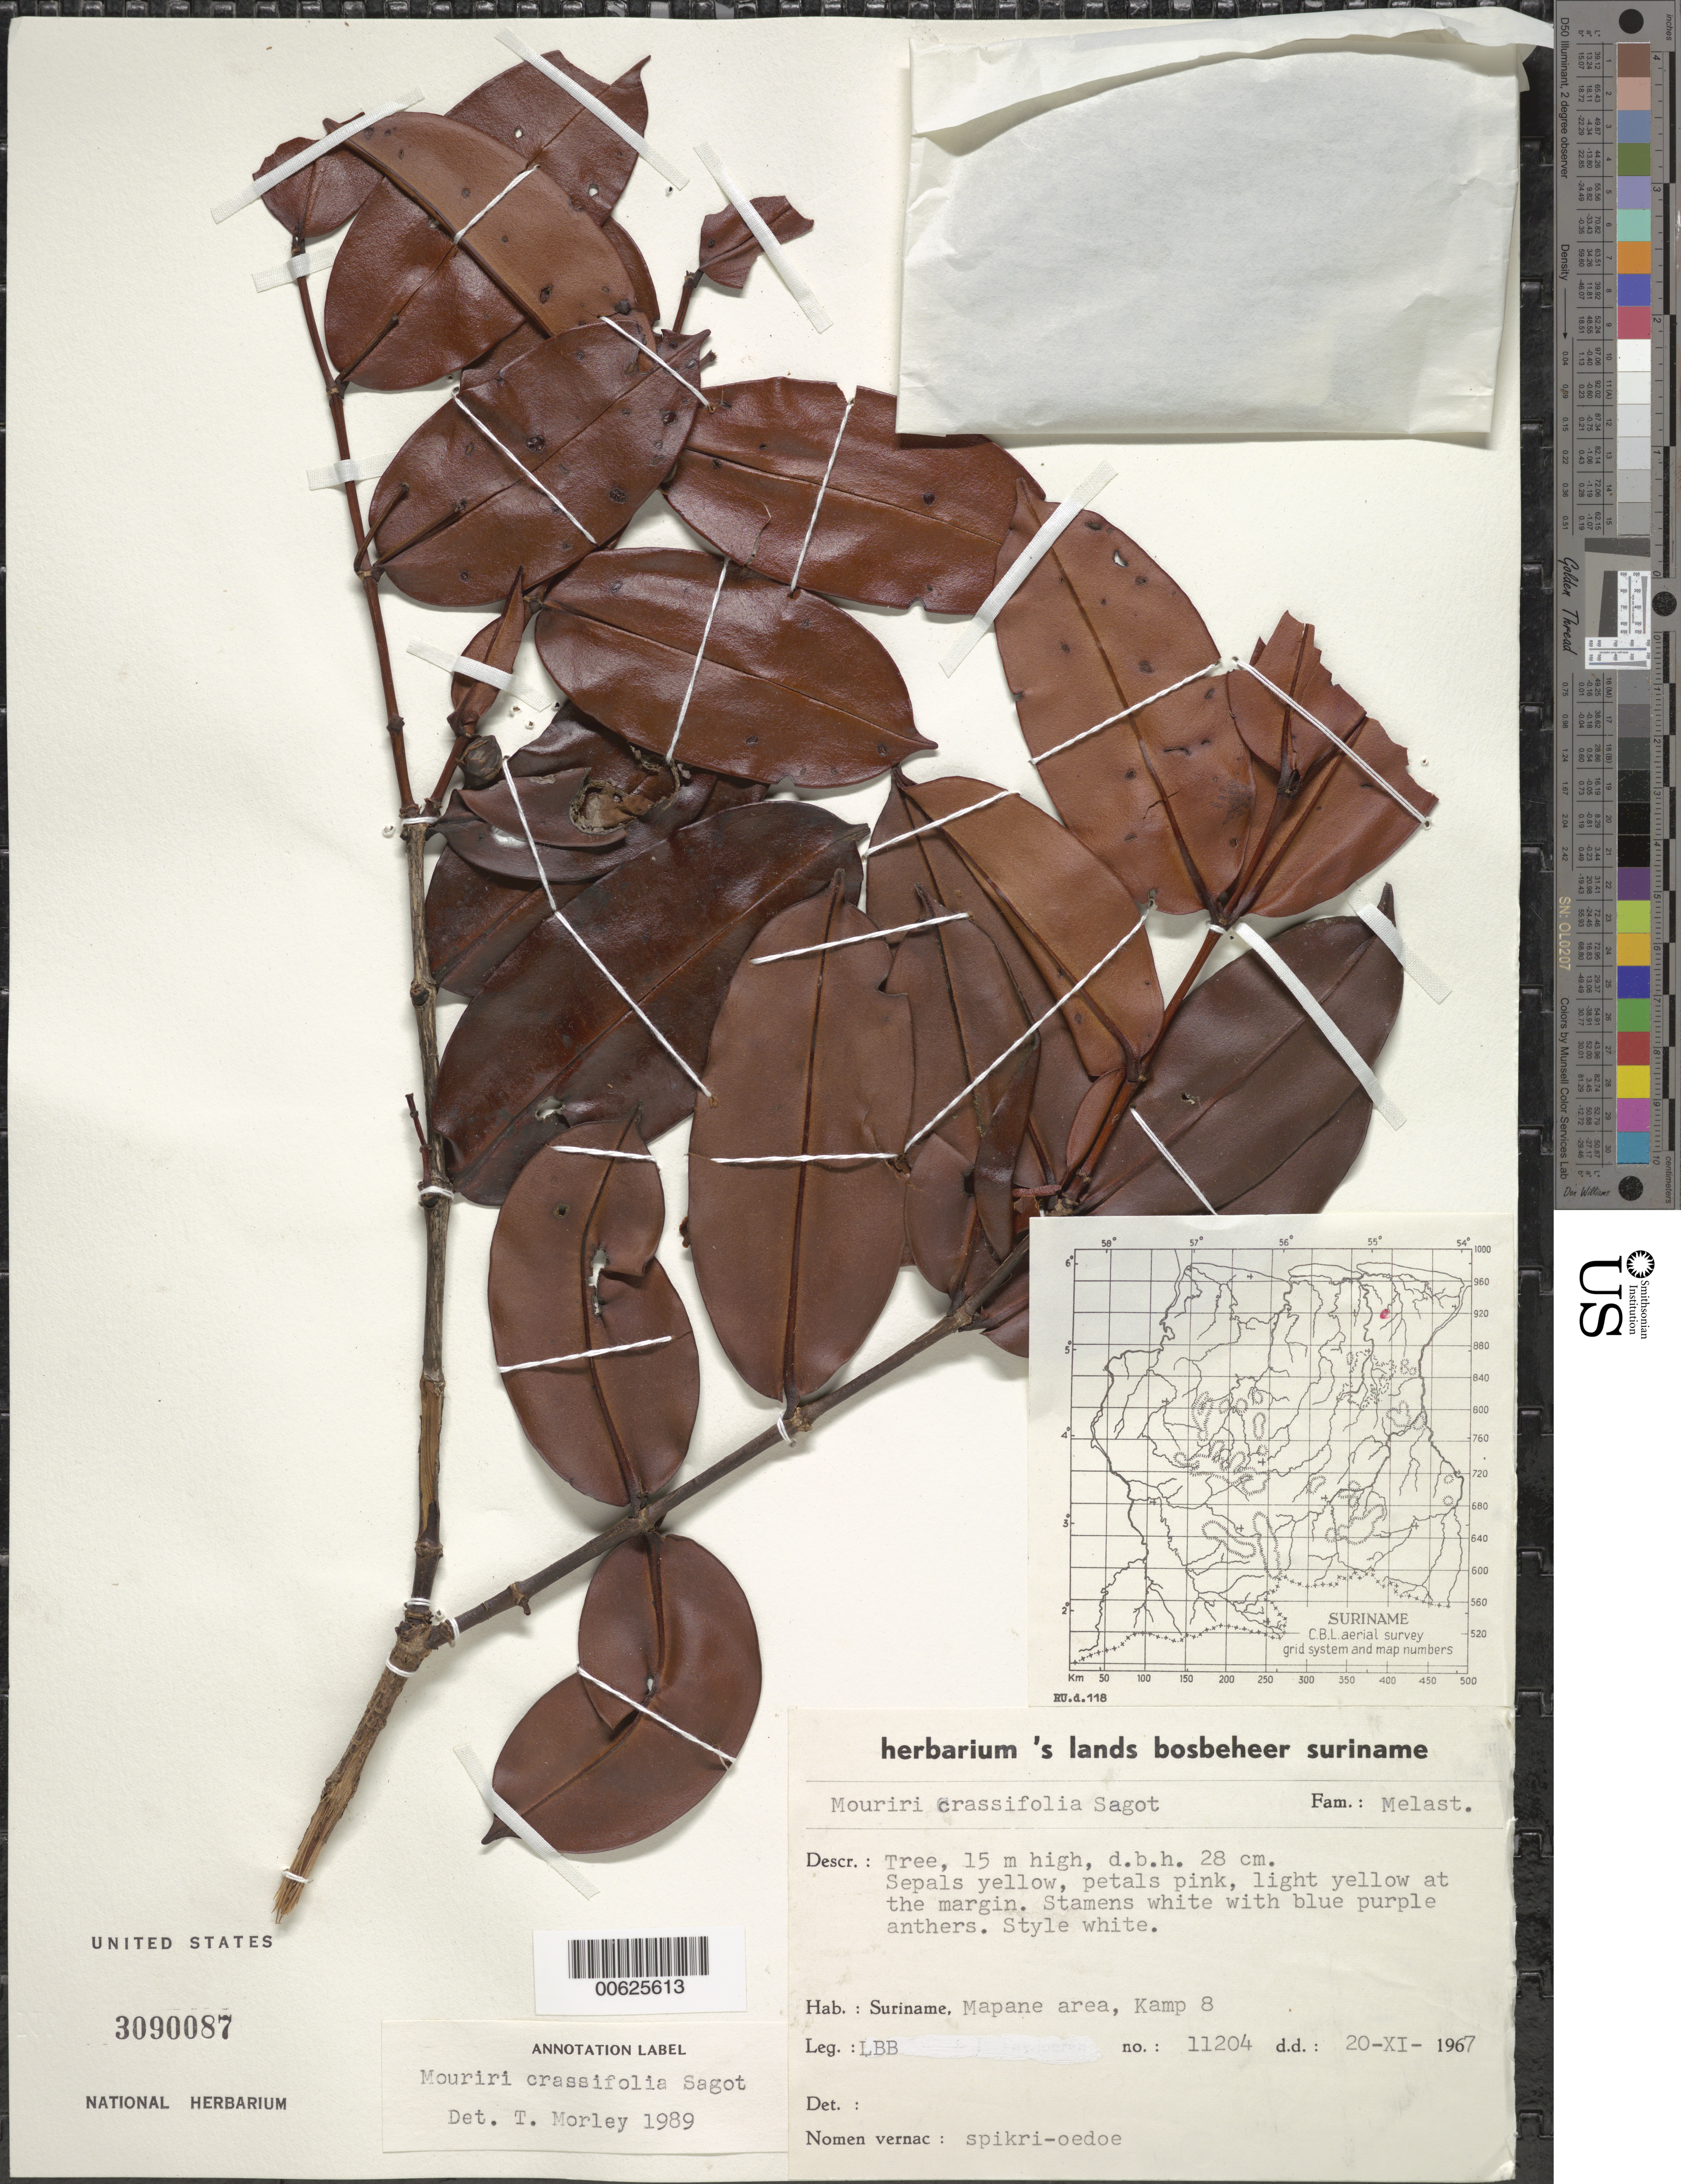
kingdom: Plantae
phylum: Tracheophyta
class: Magnoliopsida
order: Myrtales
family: Melastomataceae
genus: Mouriri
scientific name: Mouriri crassifolia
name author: Sagot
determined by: Morley, T.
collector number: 11204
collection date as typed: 20-Nov-67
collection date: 1967-11-20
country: Suriname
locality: Jodensavanne-Mapane kreek area, Kamp 8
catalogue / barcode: US 3090087